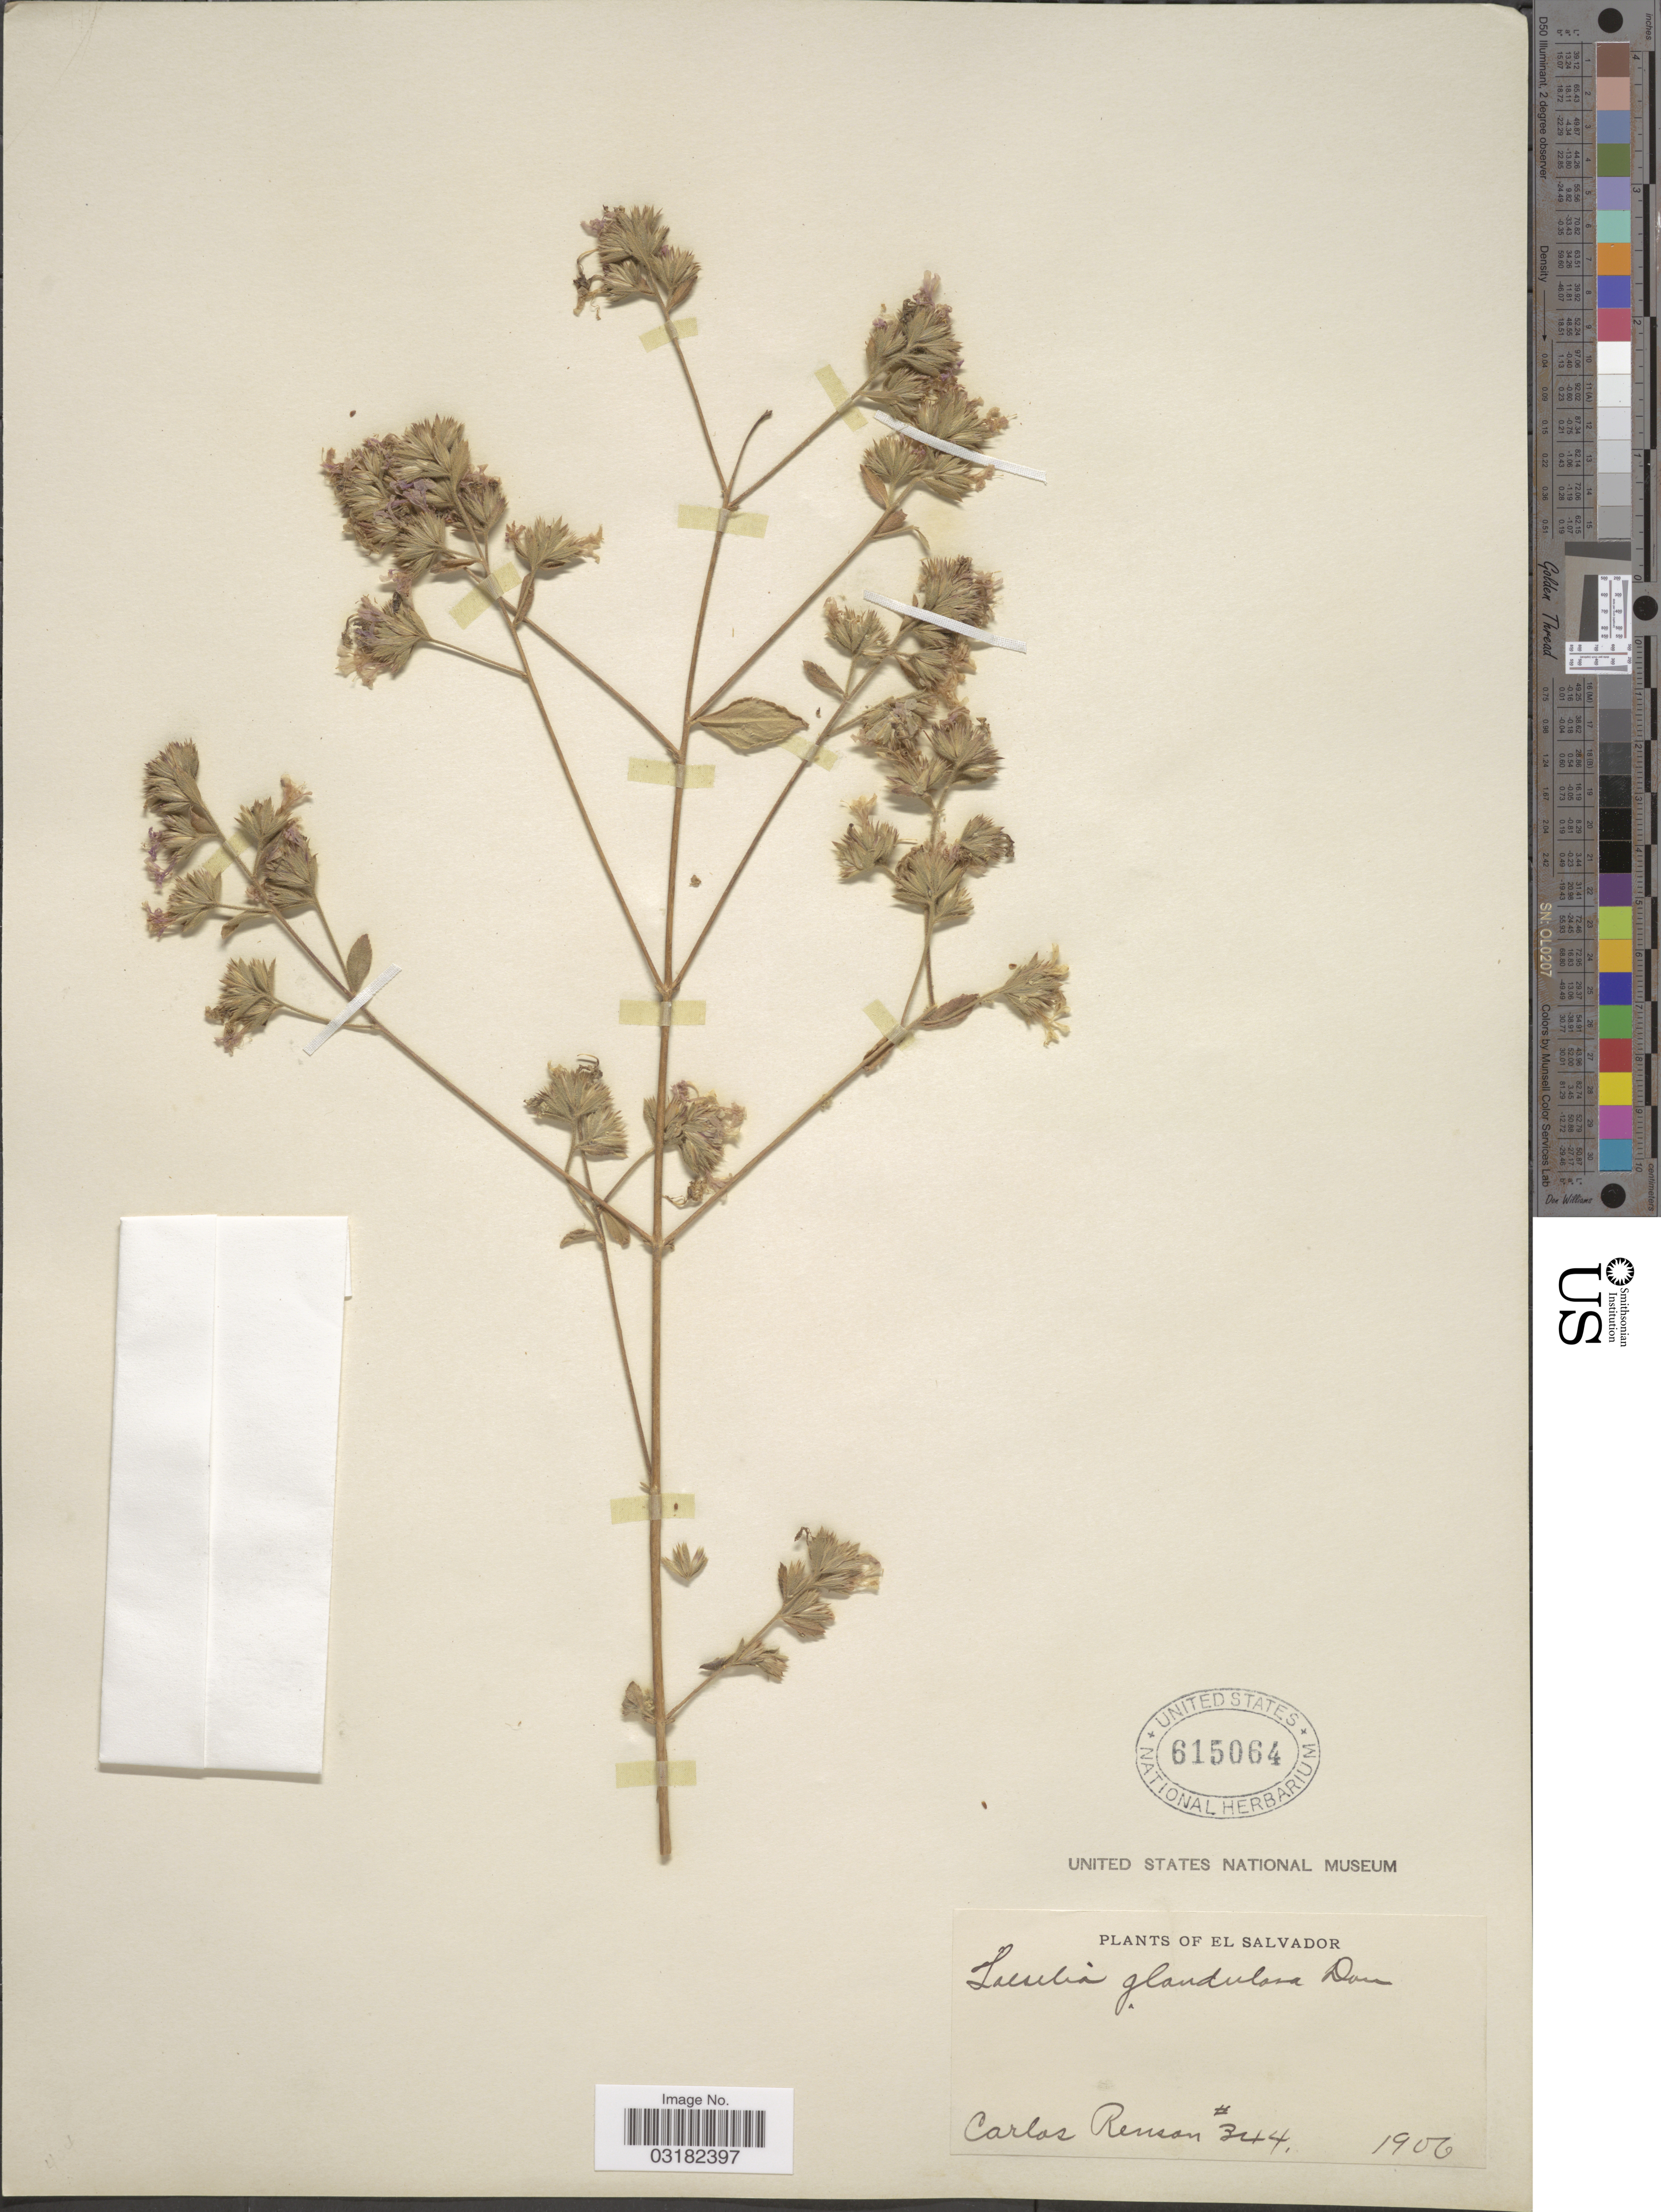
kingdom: Plantae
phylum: Tracheophyta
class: Magnoliopsida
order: Ericales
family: Polemoniaceae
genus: Loeselia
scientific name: Loeselia glandulosa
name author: (Cav.) G. Don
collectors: C. Renson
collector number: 344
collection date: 1906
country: El Salvador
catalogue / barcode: US 615064